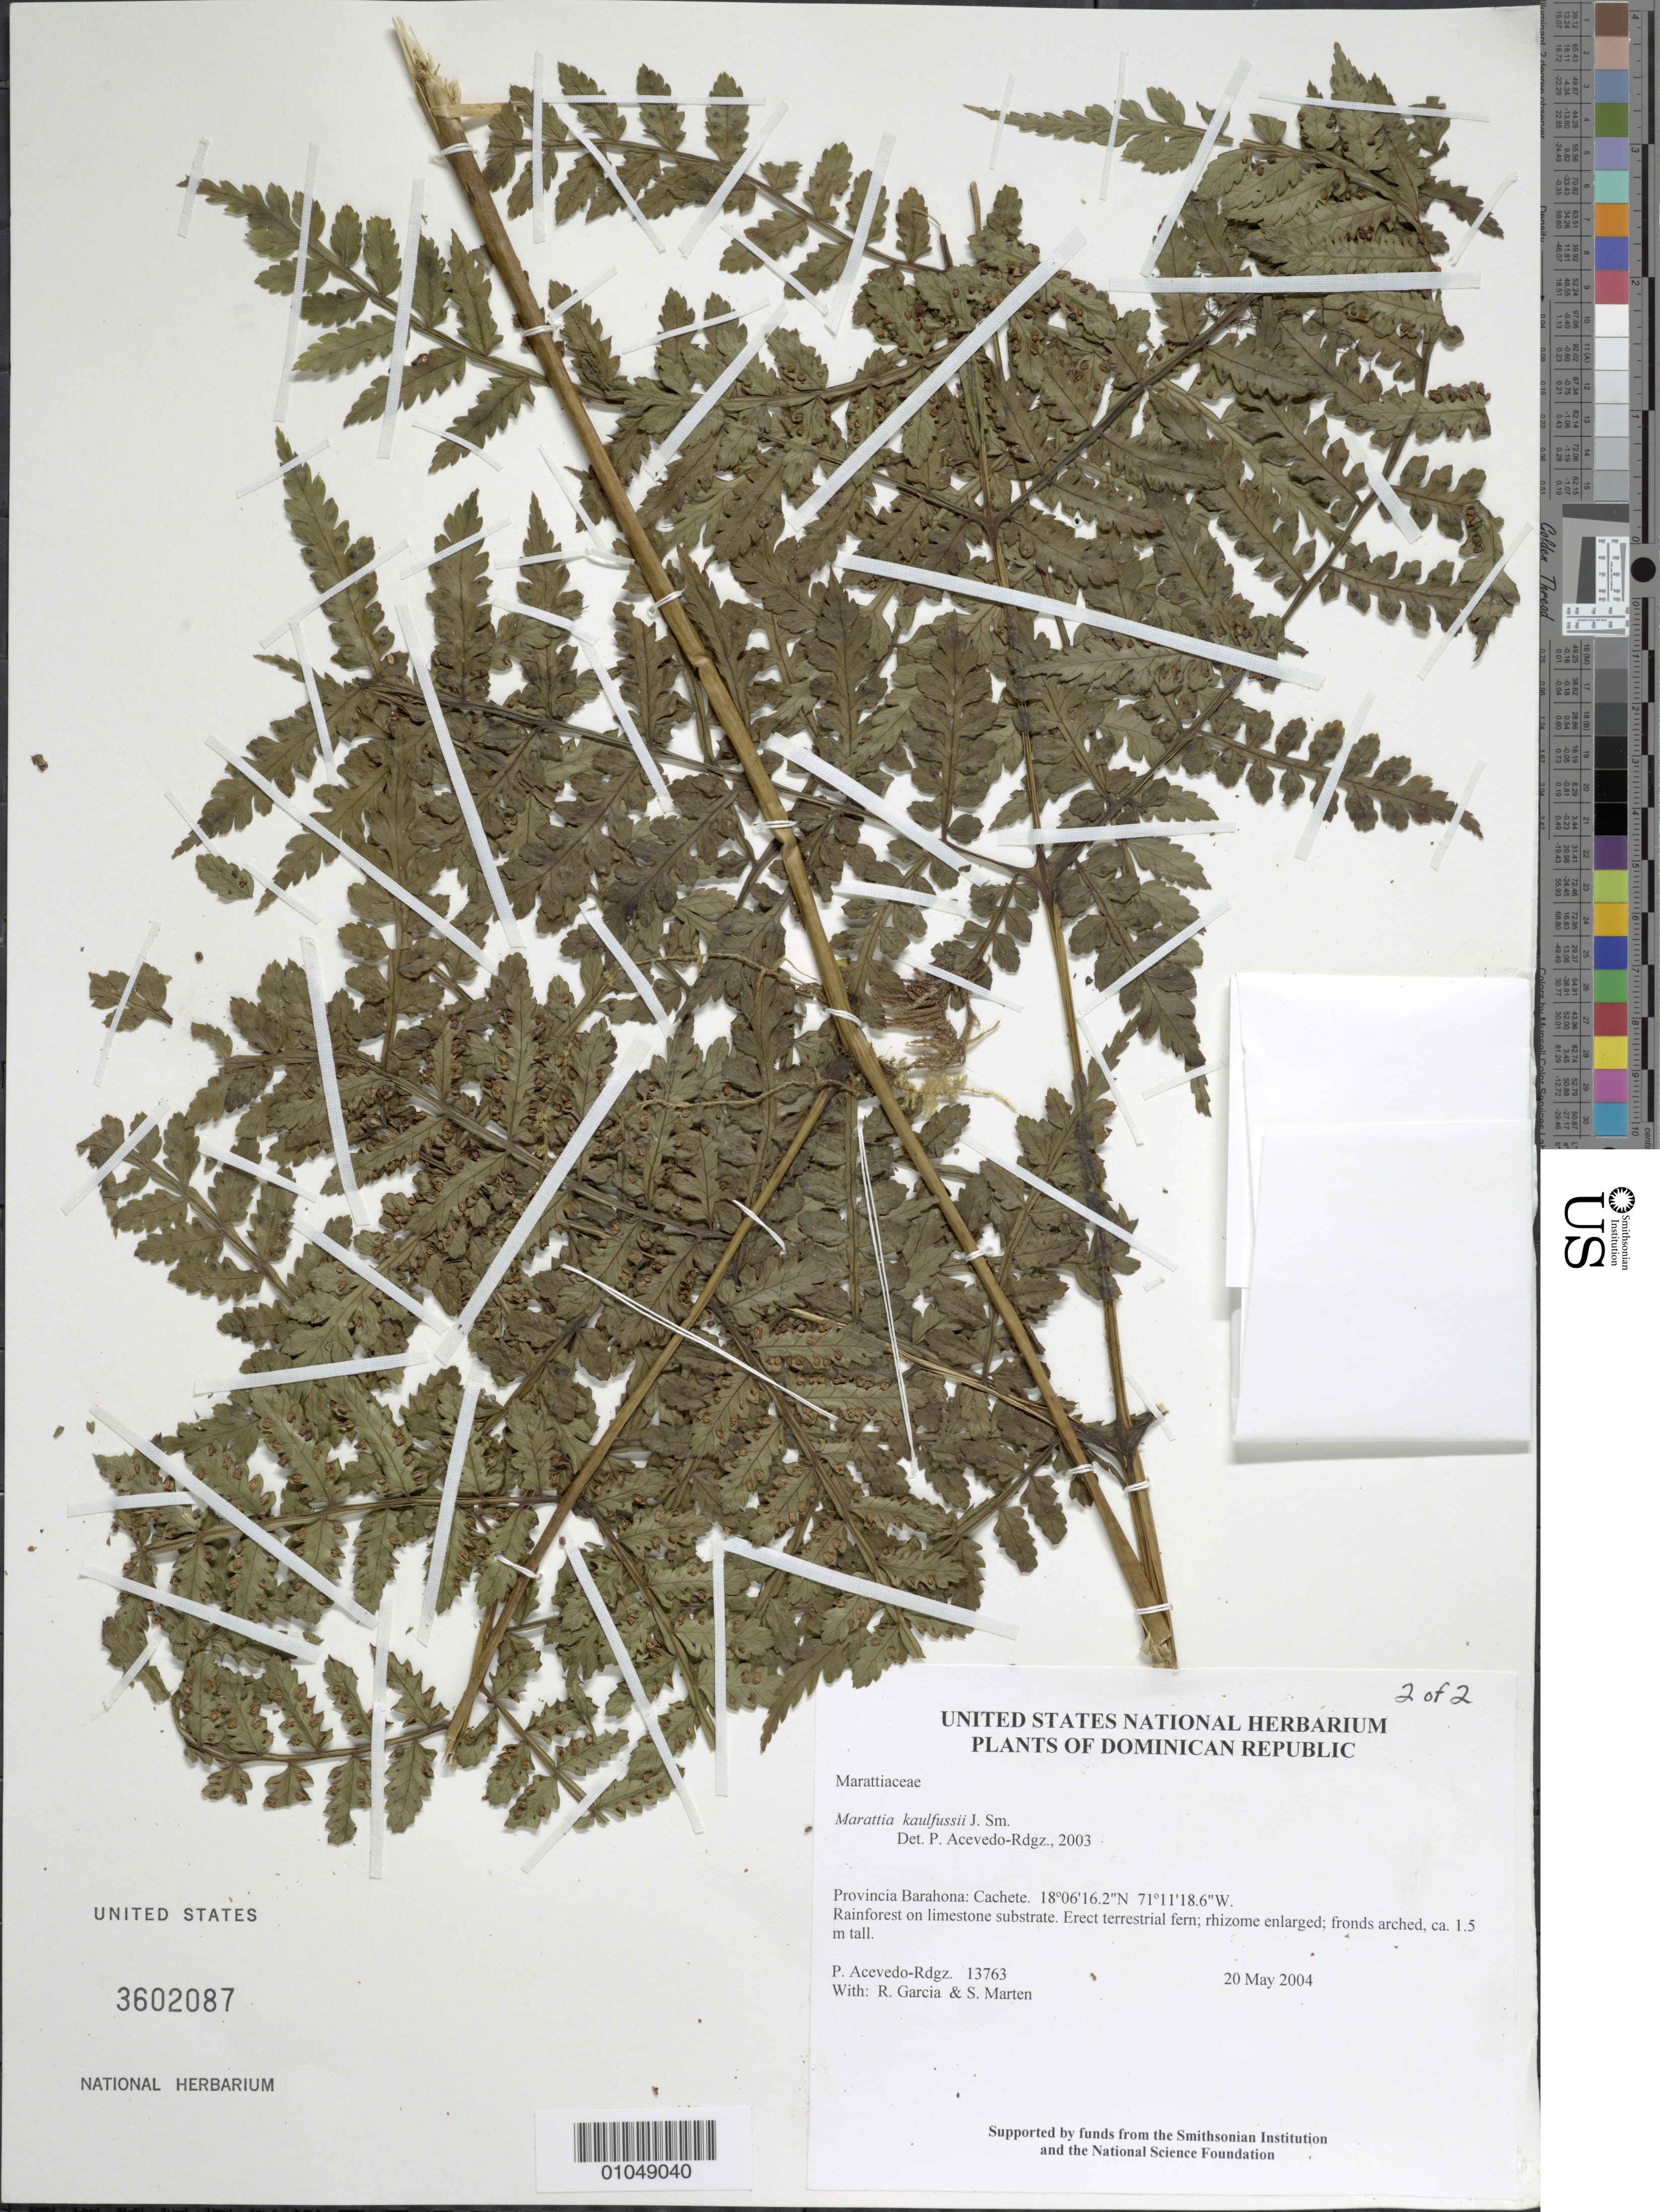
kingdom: Plantae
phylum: Tracheophyta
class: Polypodiopsida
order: Marattiales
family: Marattiaceae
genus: Marattia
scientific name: Marattia laevis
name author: Sm.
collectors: P. Acevedo-Rodr., R. G. García & S. Marten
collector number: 13763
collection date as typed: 20 May 2004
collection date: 2004-05-20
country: Dominican Republic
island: Hispaniola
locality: Provincia Barahona: Cachete.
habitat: Rainforest on limestone substrate.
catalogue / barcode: US 3602087